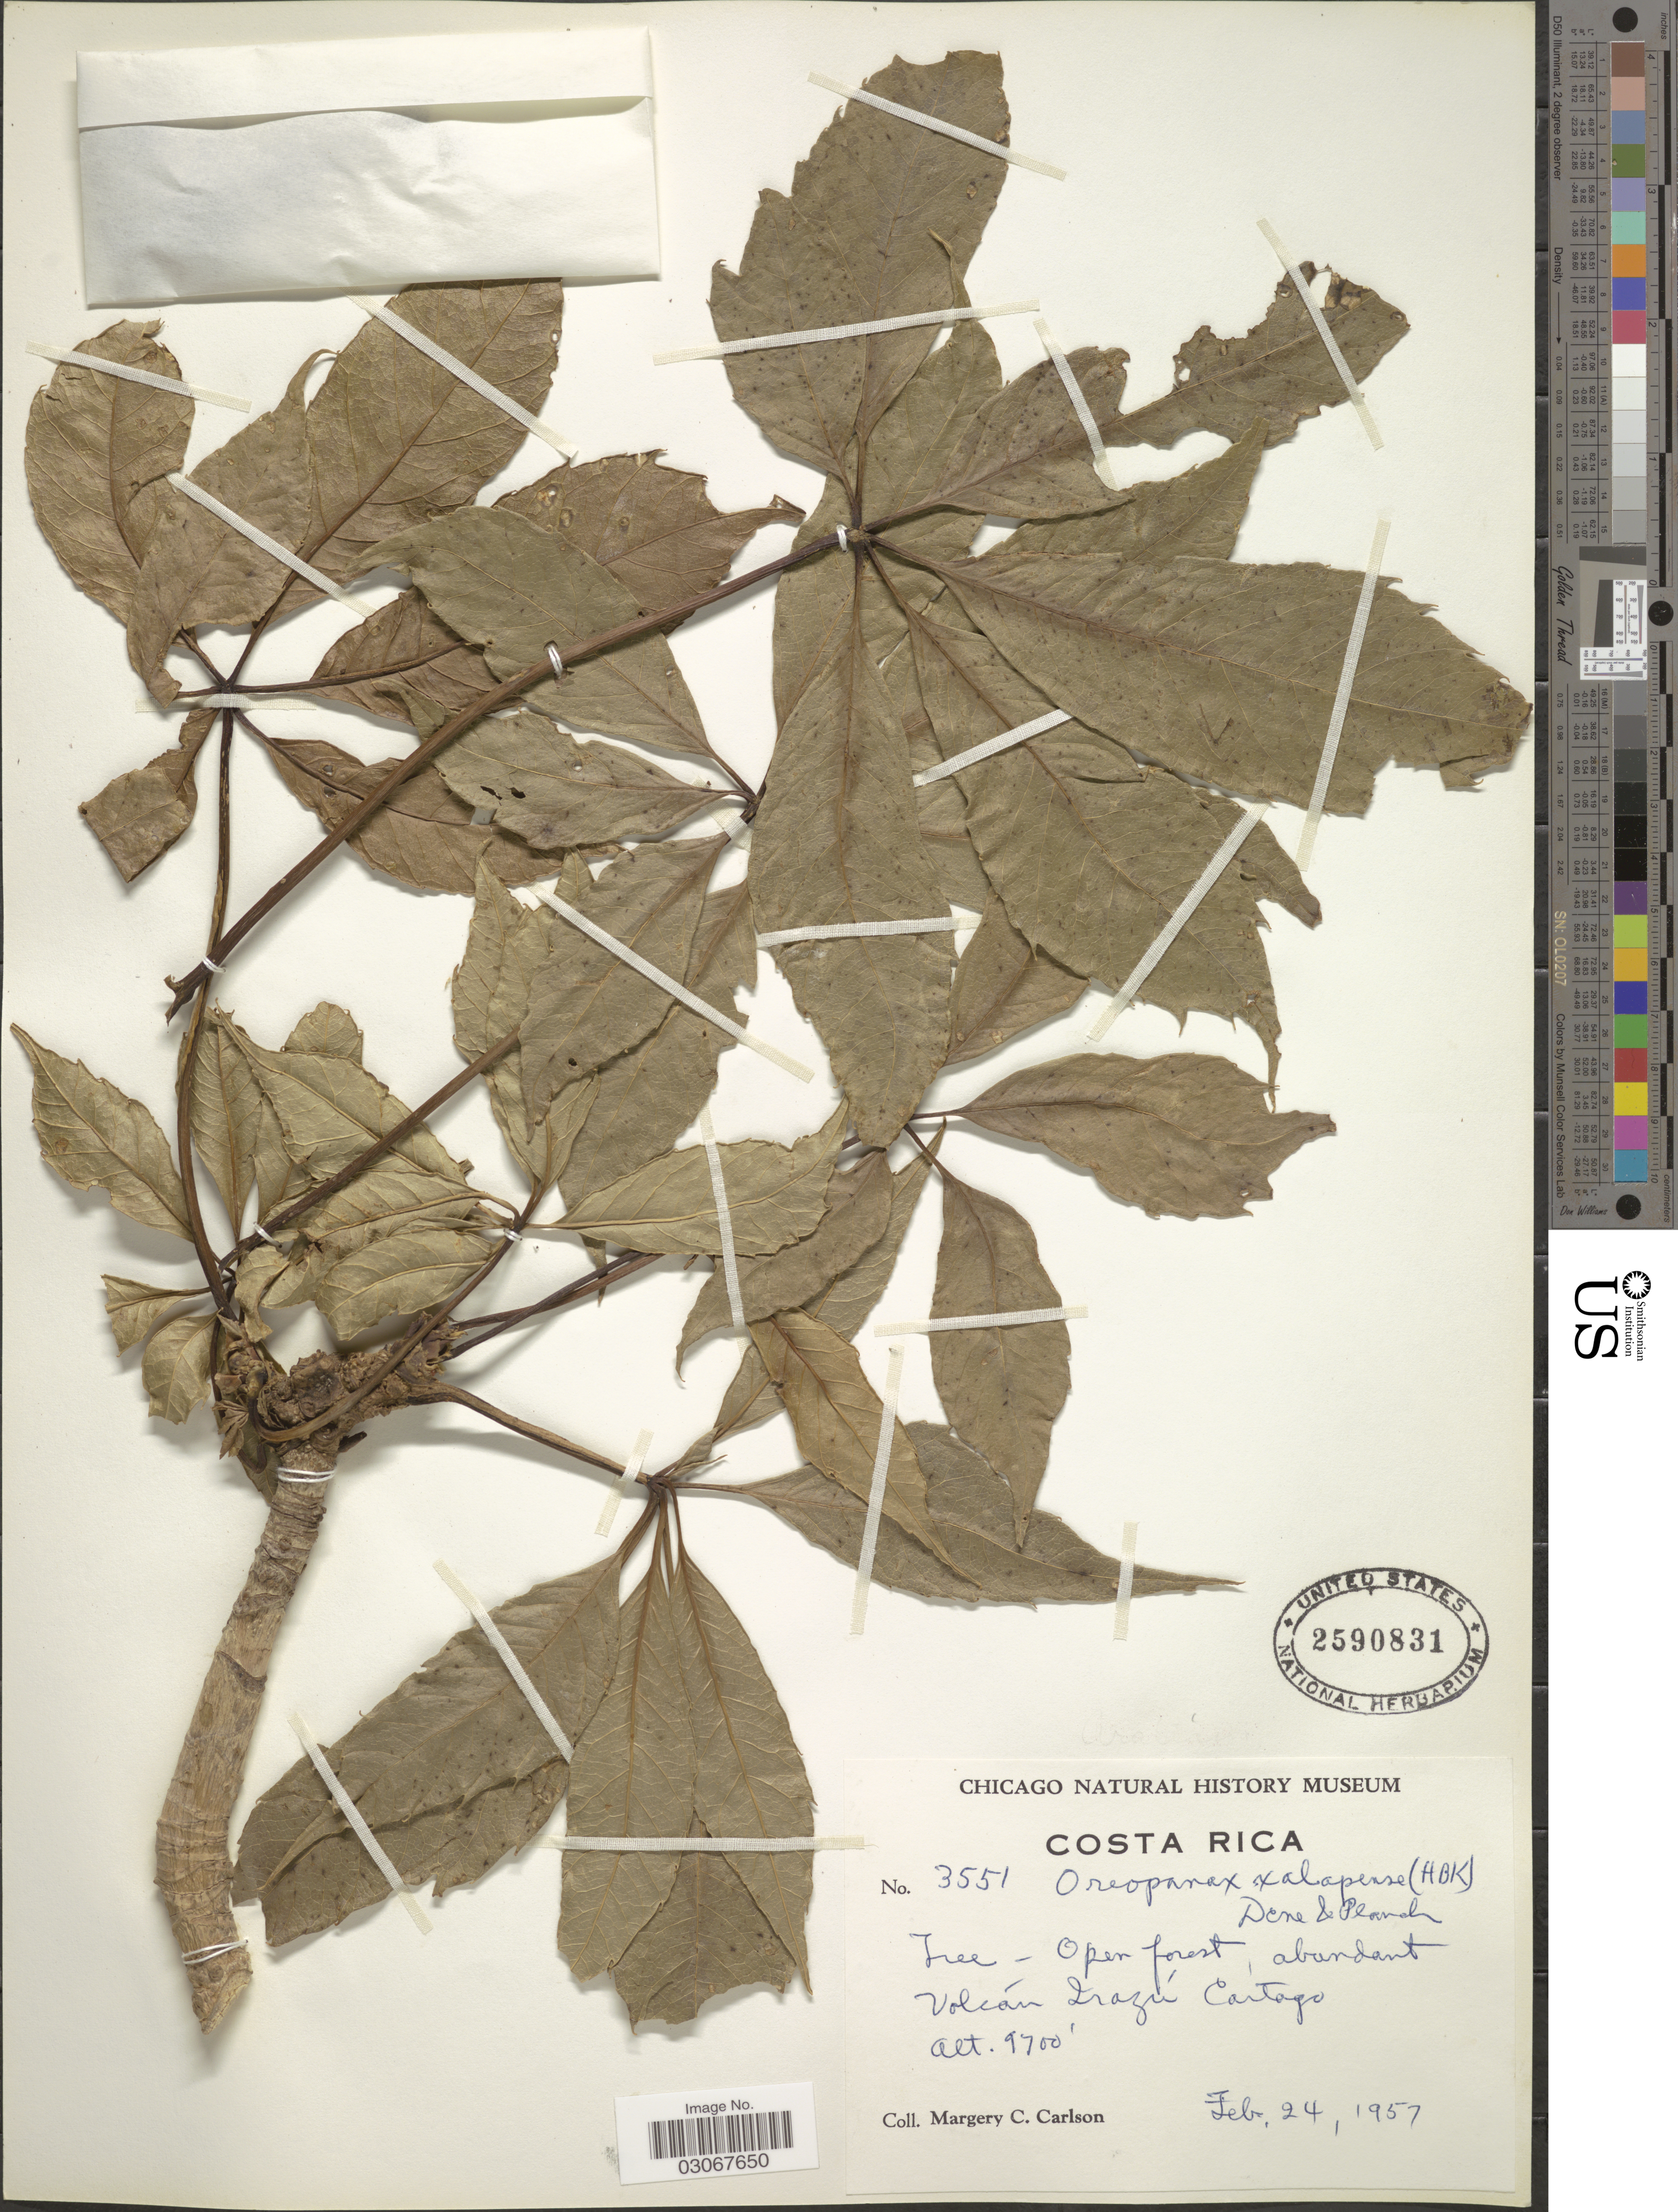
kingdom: Plantae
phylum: Tracheophyta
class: Magnoliopsida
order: Apiales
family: Araliaceae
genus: Oreopanax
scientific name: Oreopanax xalapensis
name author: (Kunth) Decne. & Planch.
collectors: M. C. Carlson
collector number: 3551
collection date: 1957-02-24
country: Costa Rica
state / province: Cartago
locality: Volcán Irazú.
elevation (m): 2957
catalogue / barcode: US 2590831